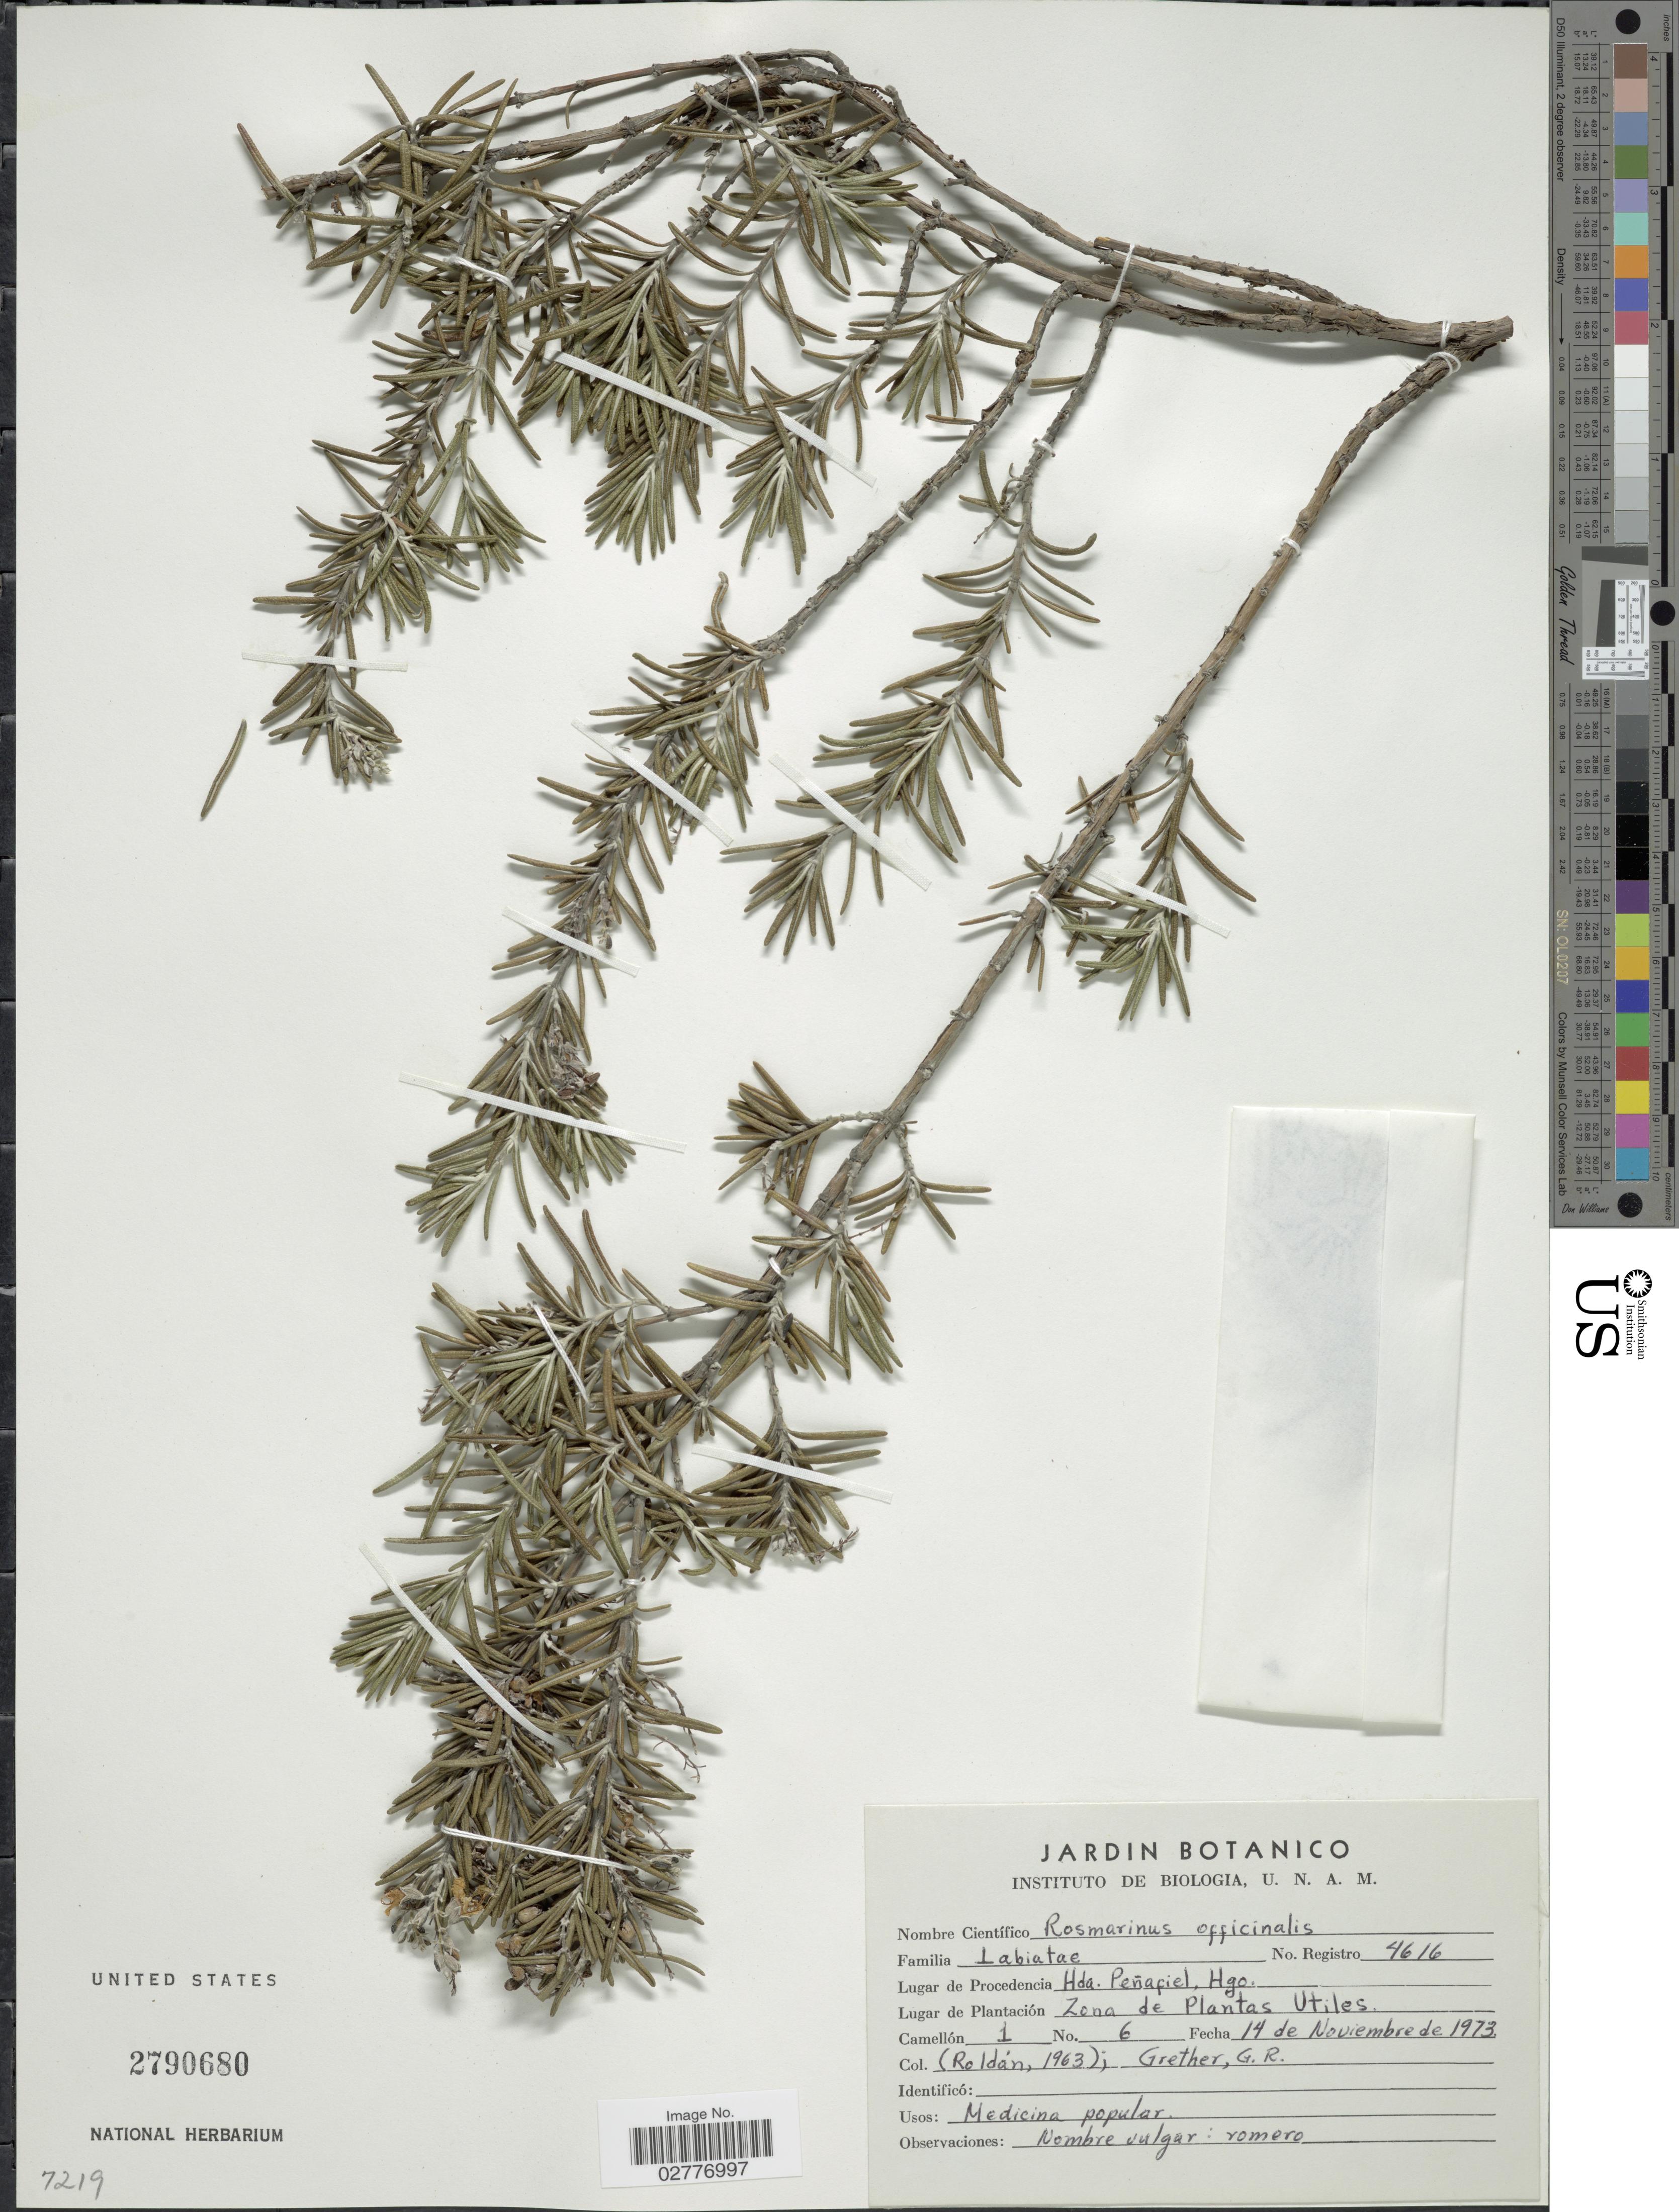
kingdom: Plantae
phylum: Tracheophyta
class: Magnoliopsida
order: Lamiales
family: Lamiaceae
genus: Rosmarinus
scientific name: Rosmarinus officinalis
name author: L.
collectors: Roldán & G. Grether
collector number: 1963?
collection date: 1973-11-14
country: Mexico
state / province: Hidalgo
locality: Hda. Peñaciel, Hgo. Zona de Plantas Utiles.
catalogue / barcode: US 2790680